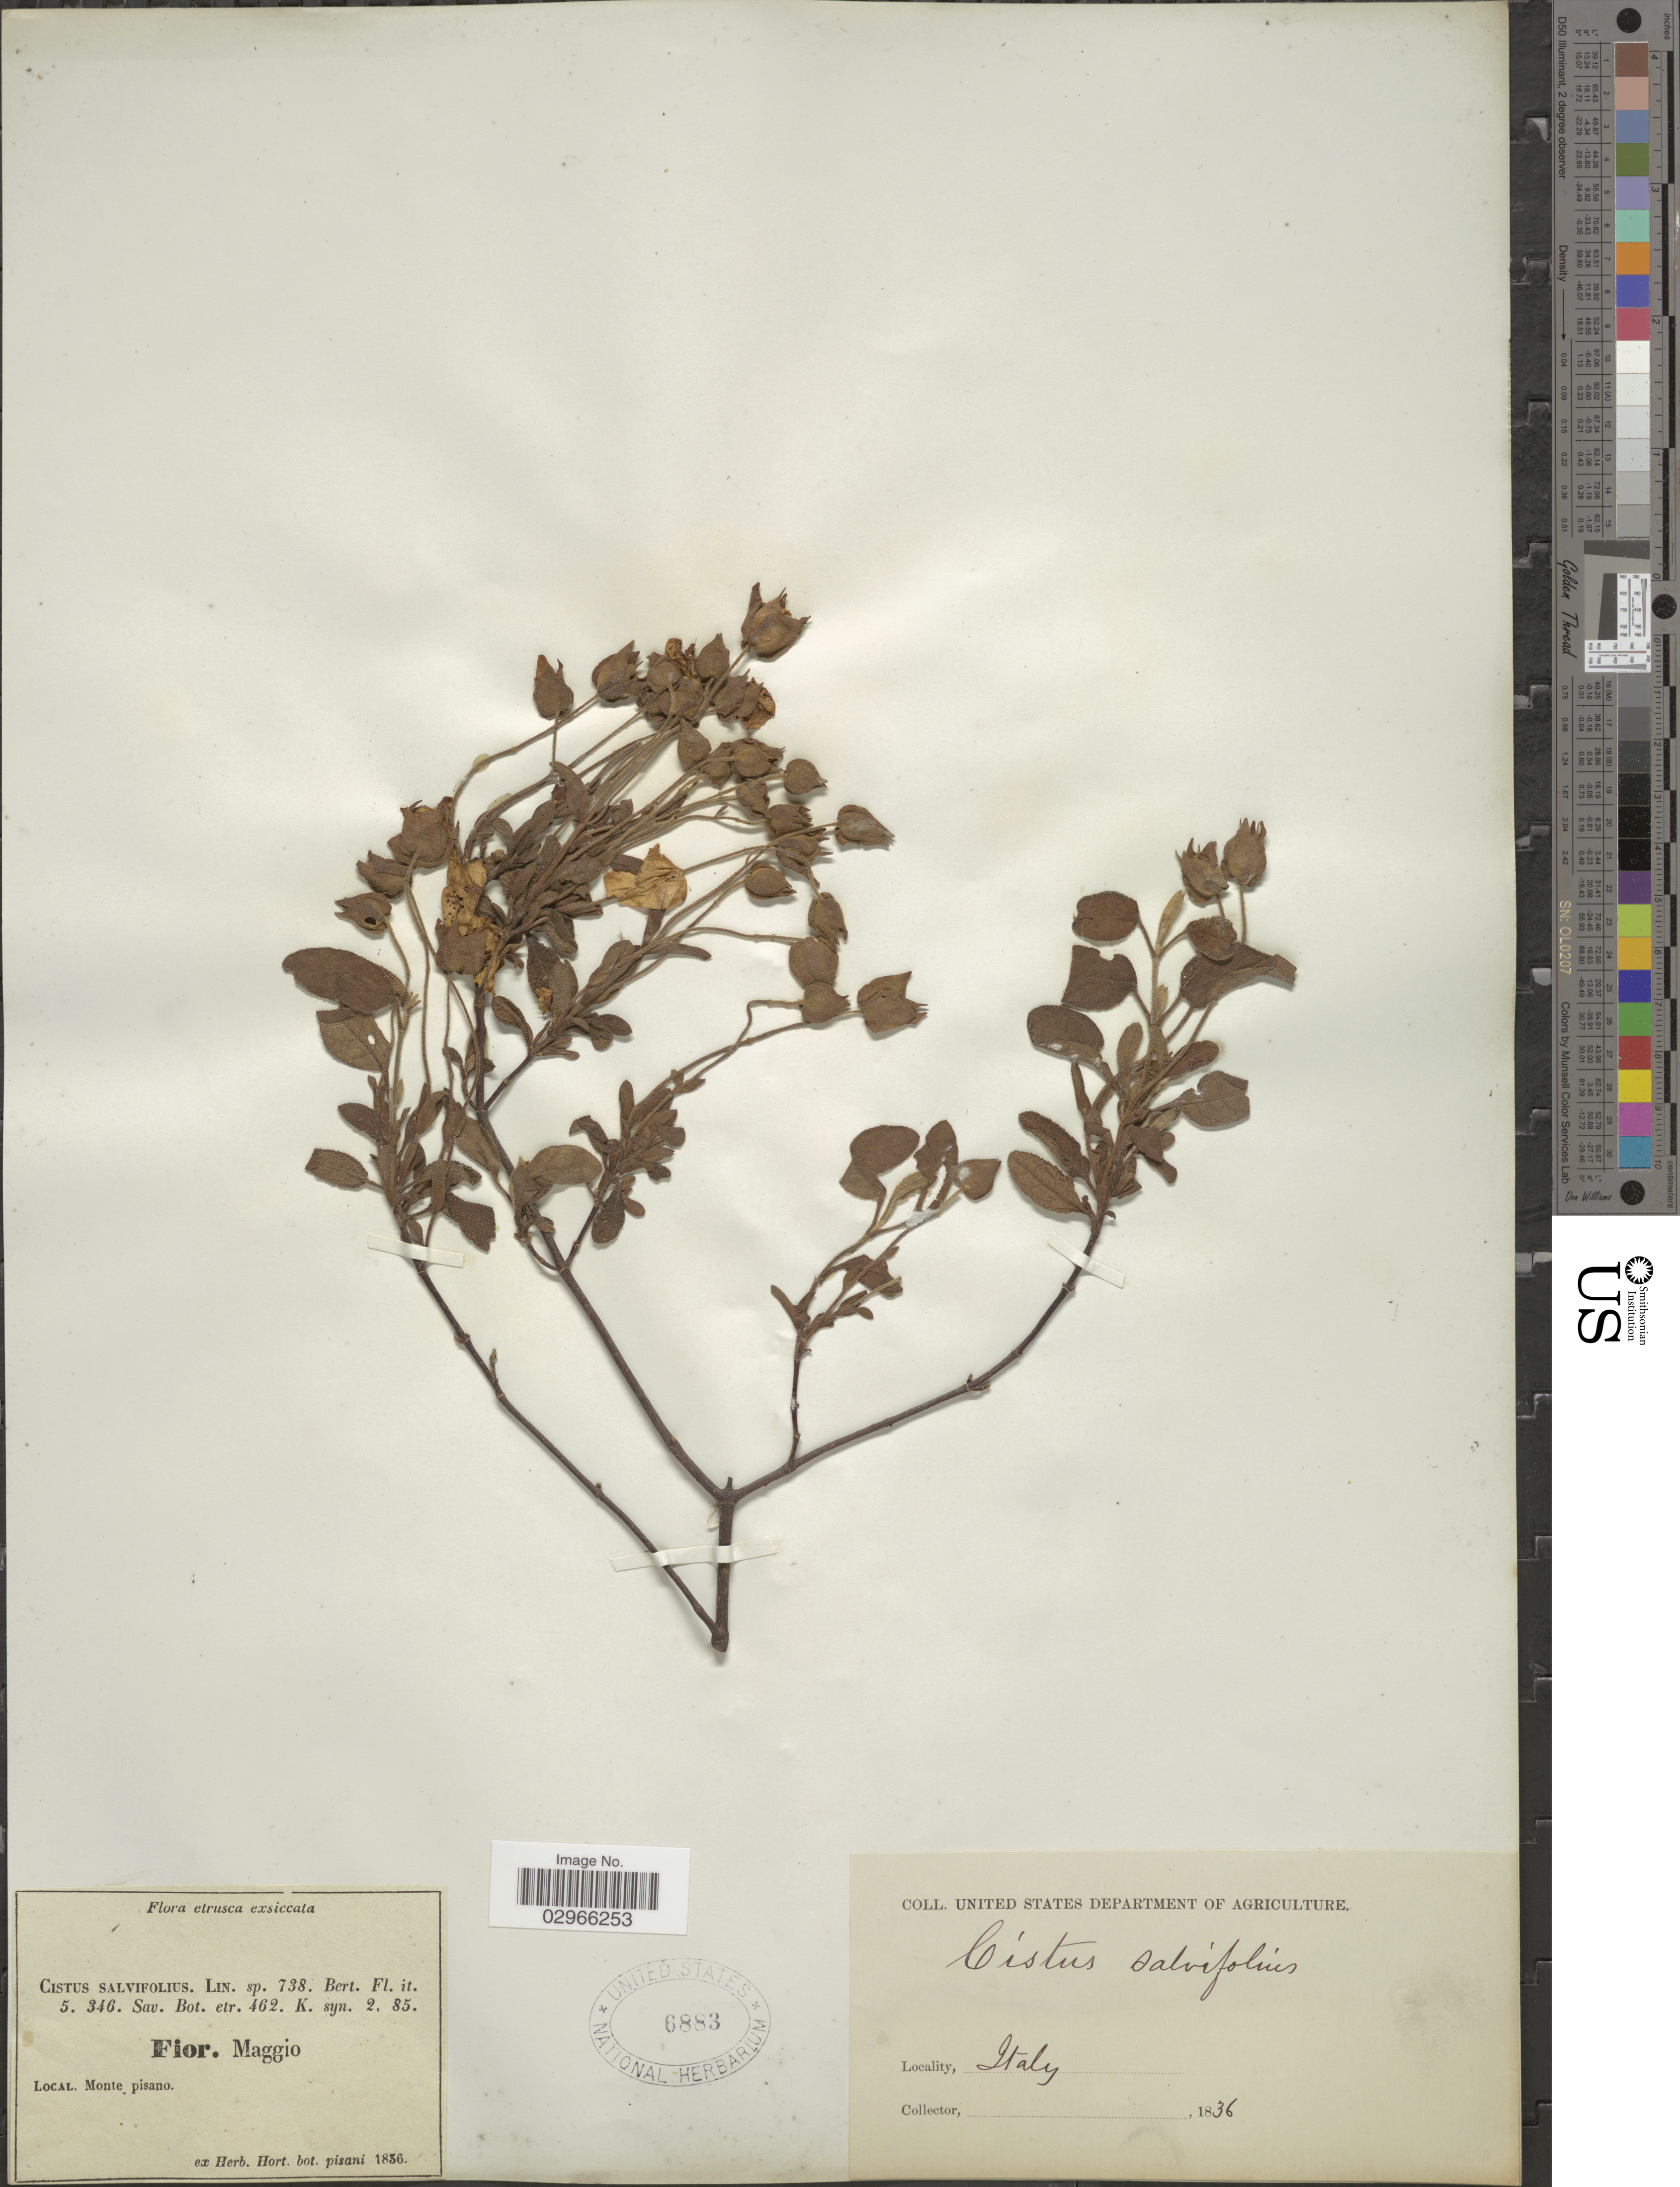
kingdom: Plantae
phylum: Tracheophyta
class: Magnoliopsida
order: Malvales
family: Cistaceae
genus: Cistus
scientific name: Cistus salviifolius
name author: L.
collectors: ex herb. Hort. Bot. Pisani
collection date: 1836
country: Italy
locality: Monte pisano.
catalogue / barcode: US 6883